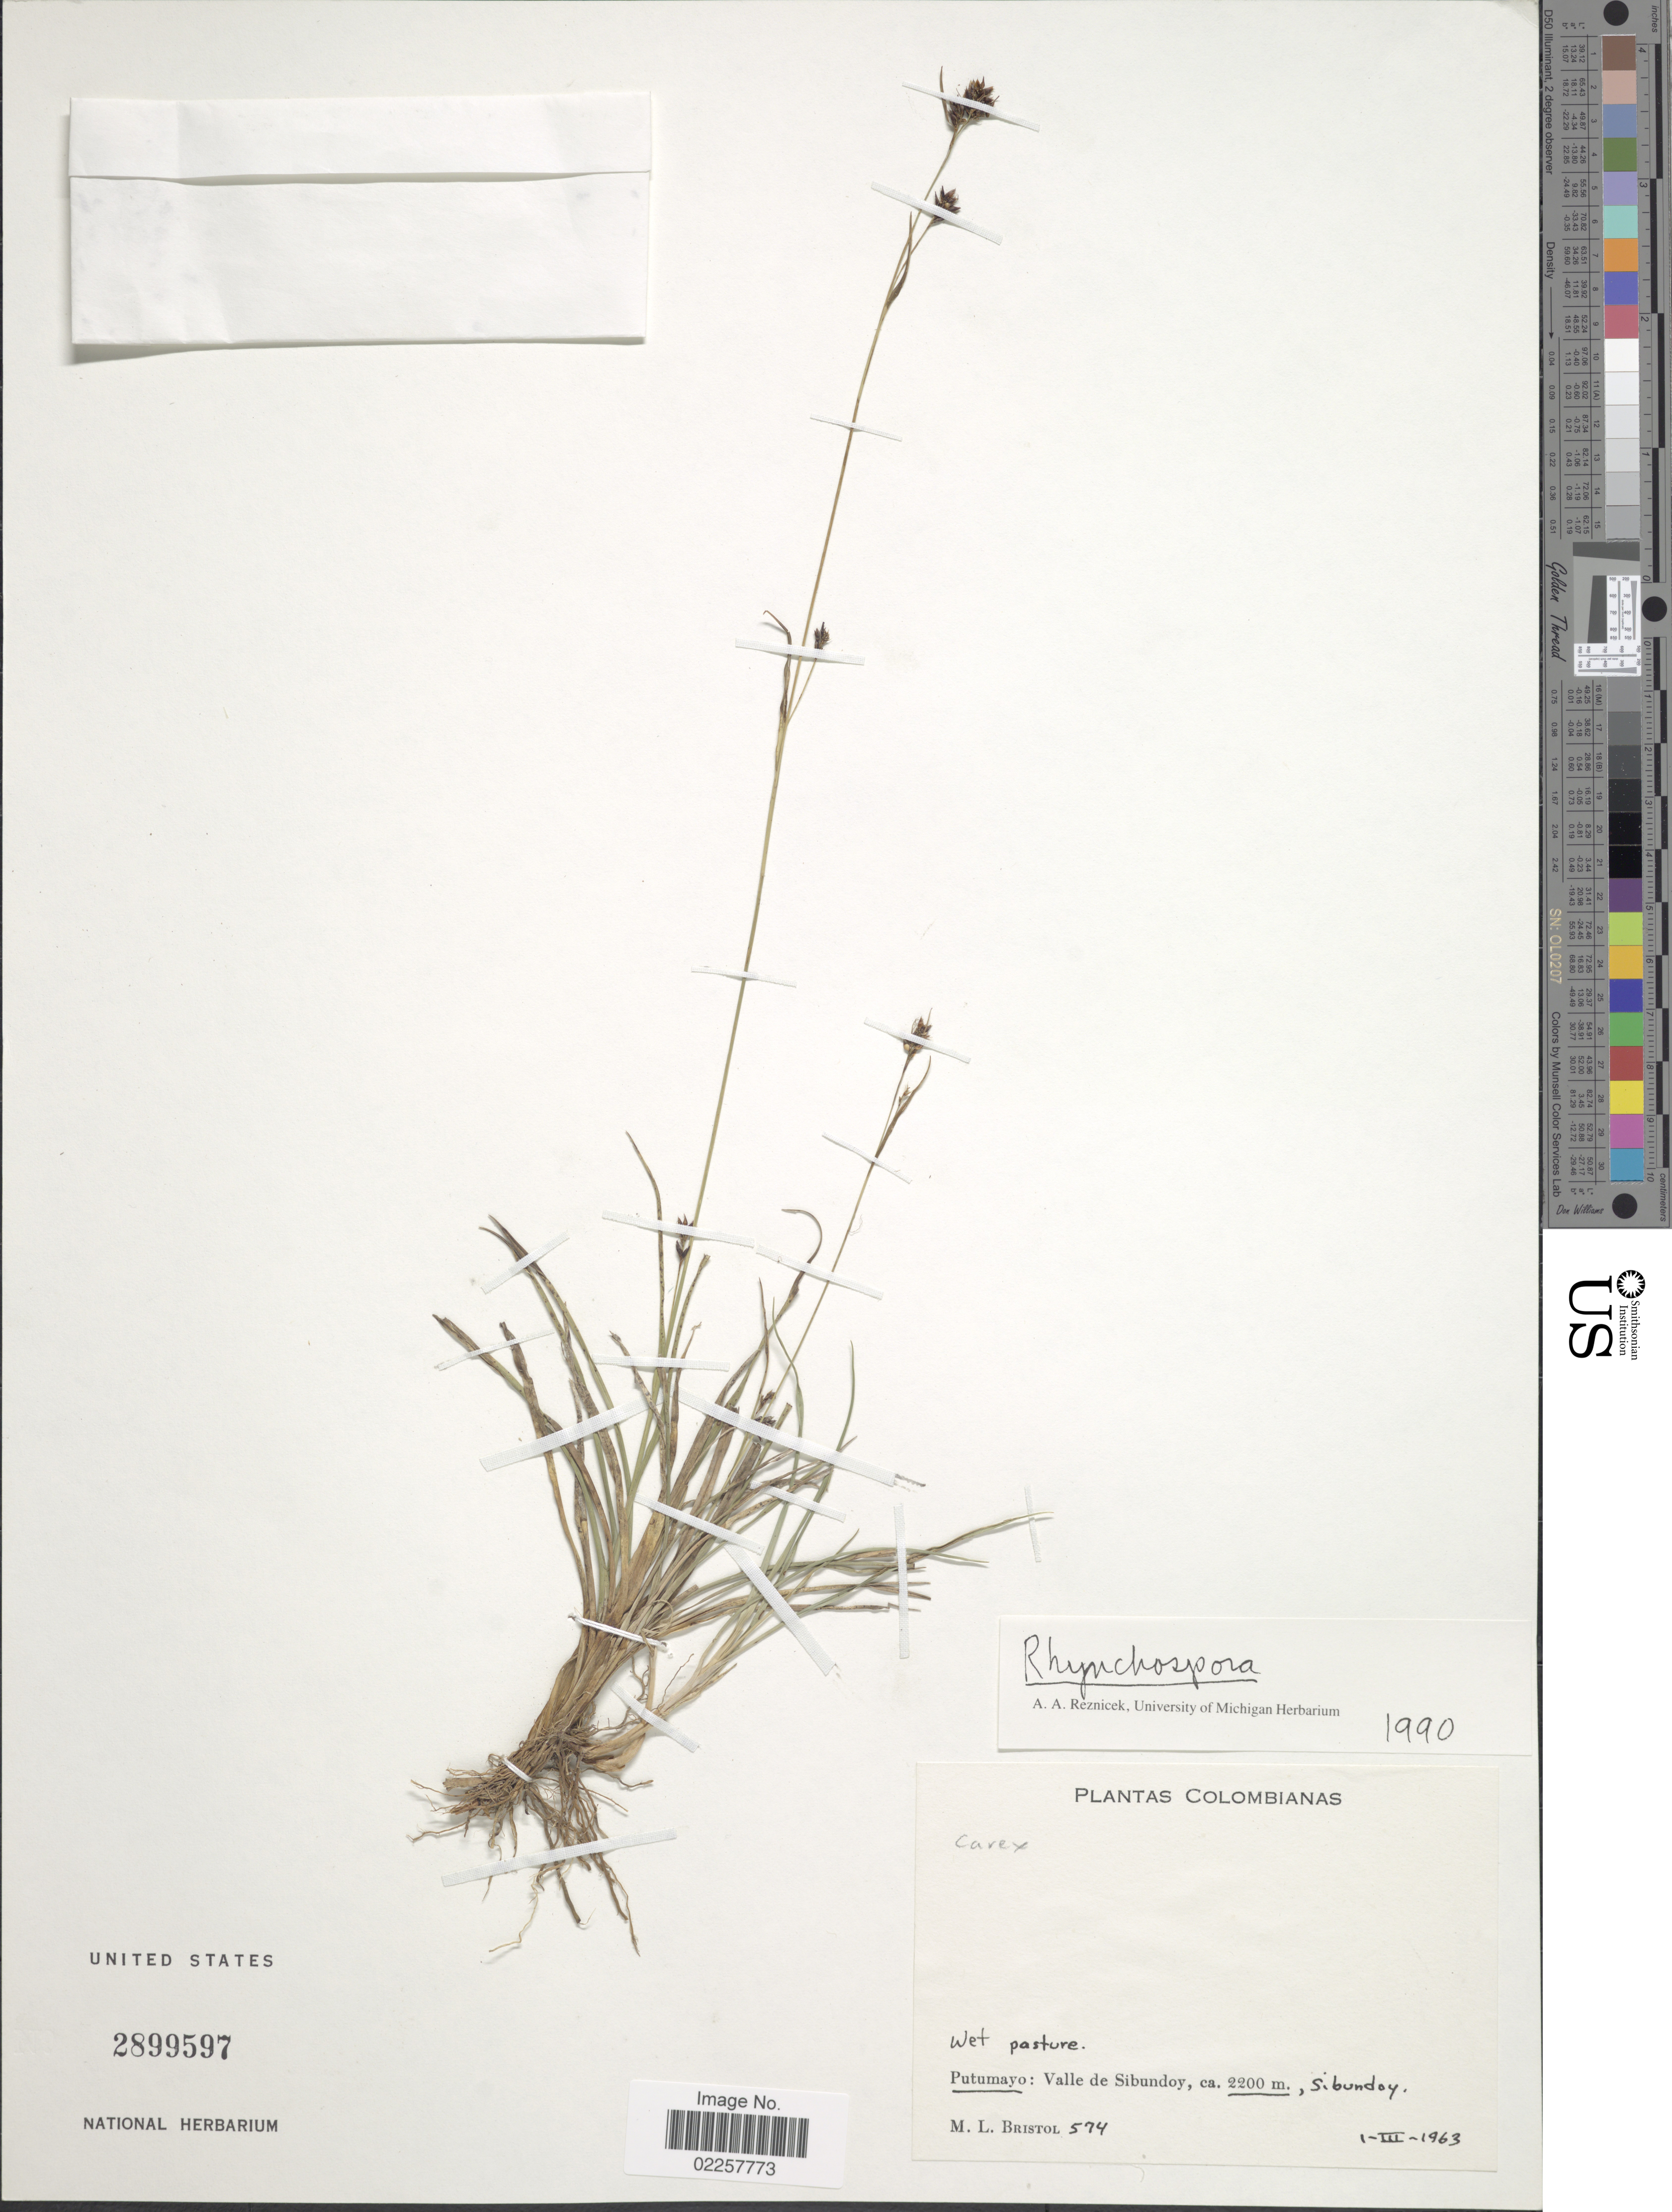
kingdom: Plantae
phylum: Tracheophyta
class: Liliopsida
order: Poales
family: Cyperaceae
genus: Rhynchospora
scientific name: Rhynchospora sp.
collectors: M. L. Bristol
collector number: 574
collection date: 1963-03-01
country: Colombia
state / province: Putumayo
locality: Valle de Sibundoy, Sibundoy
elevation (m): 2200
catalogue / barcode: US 2899597